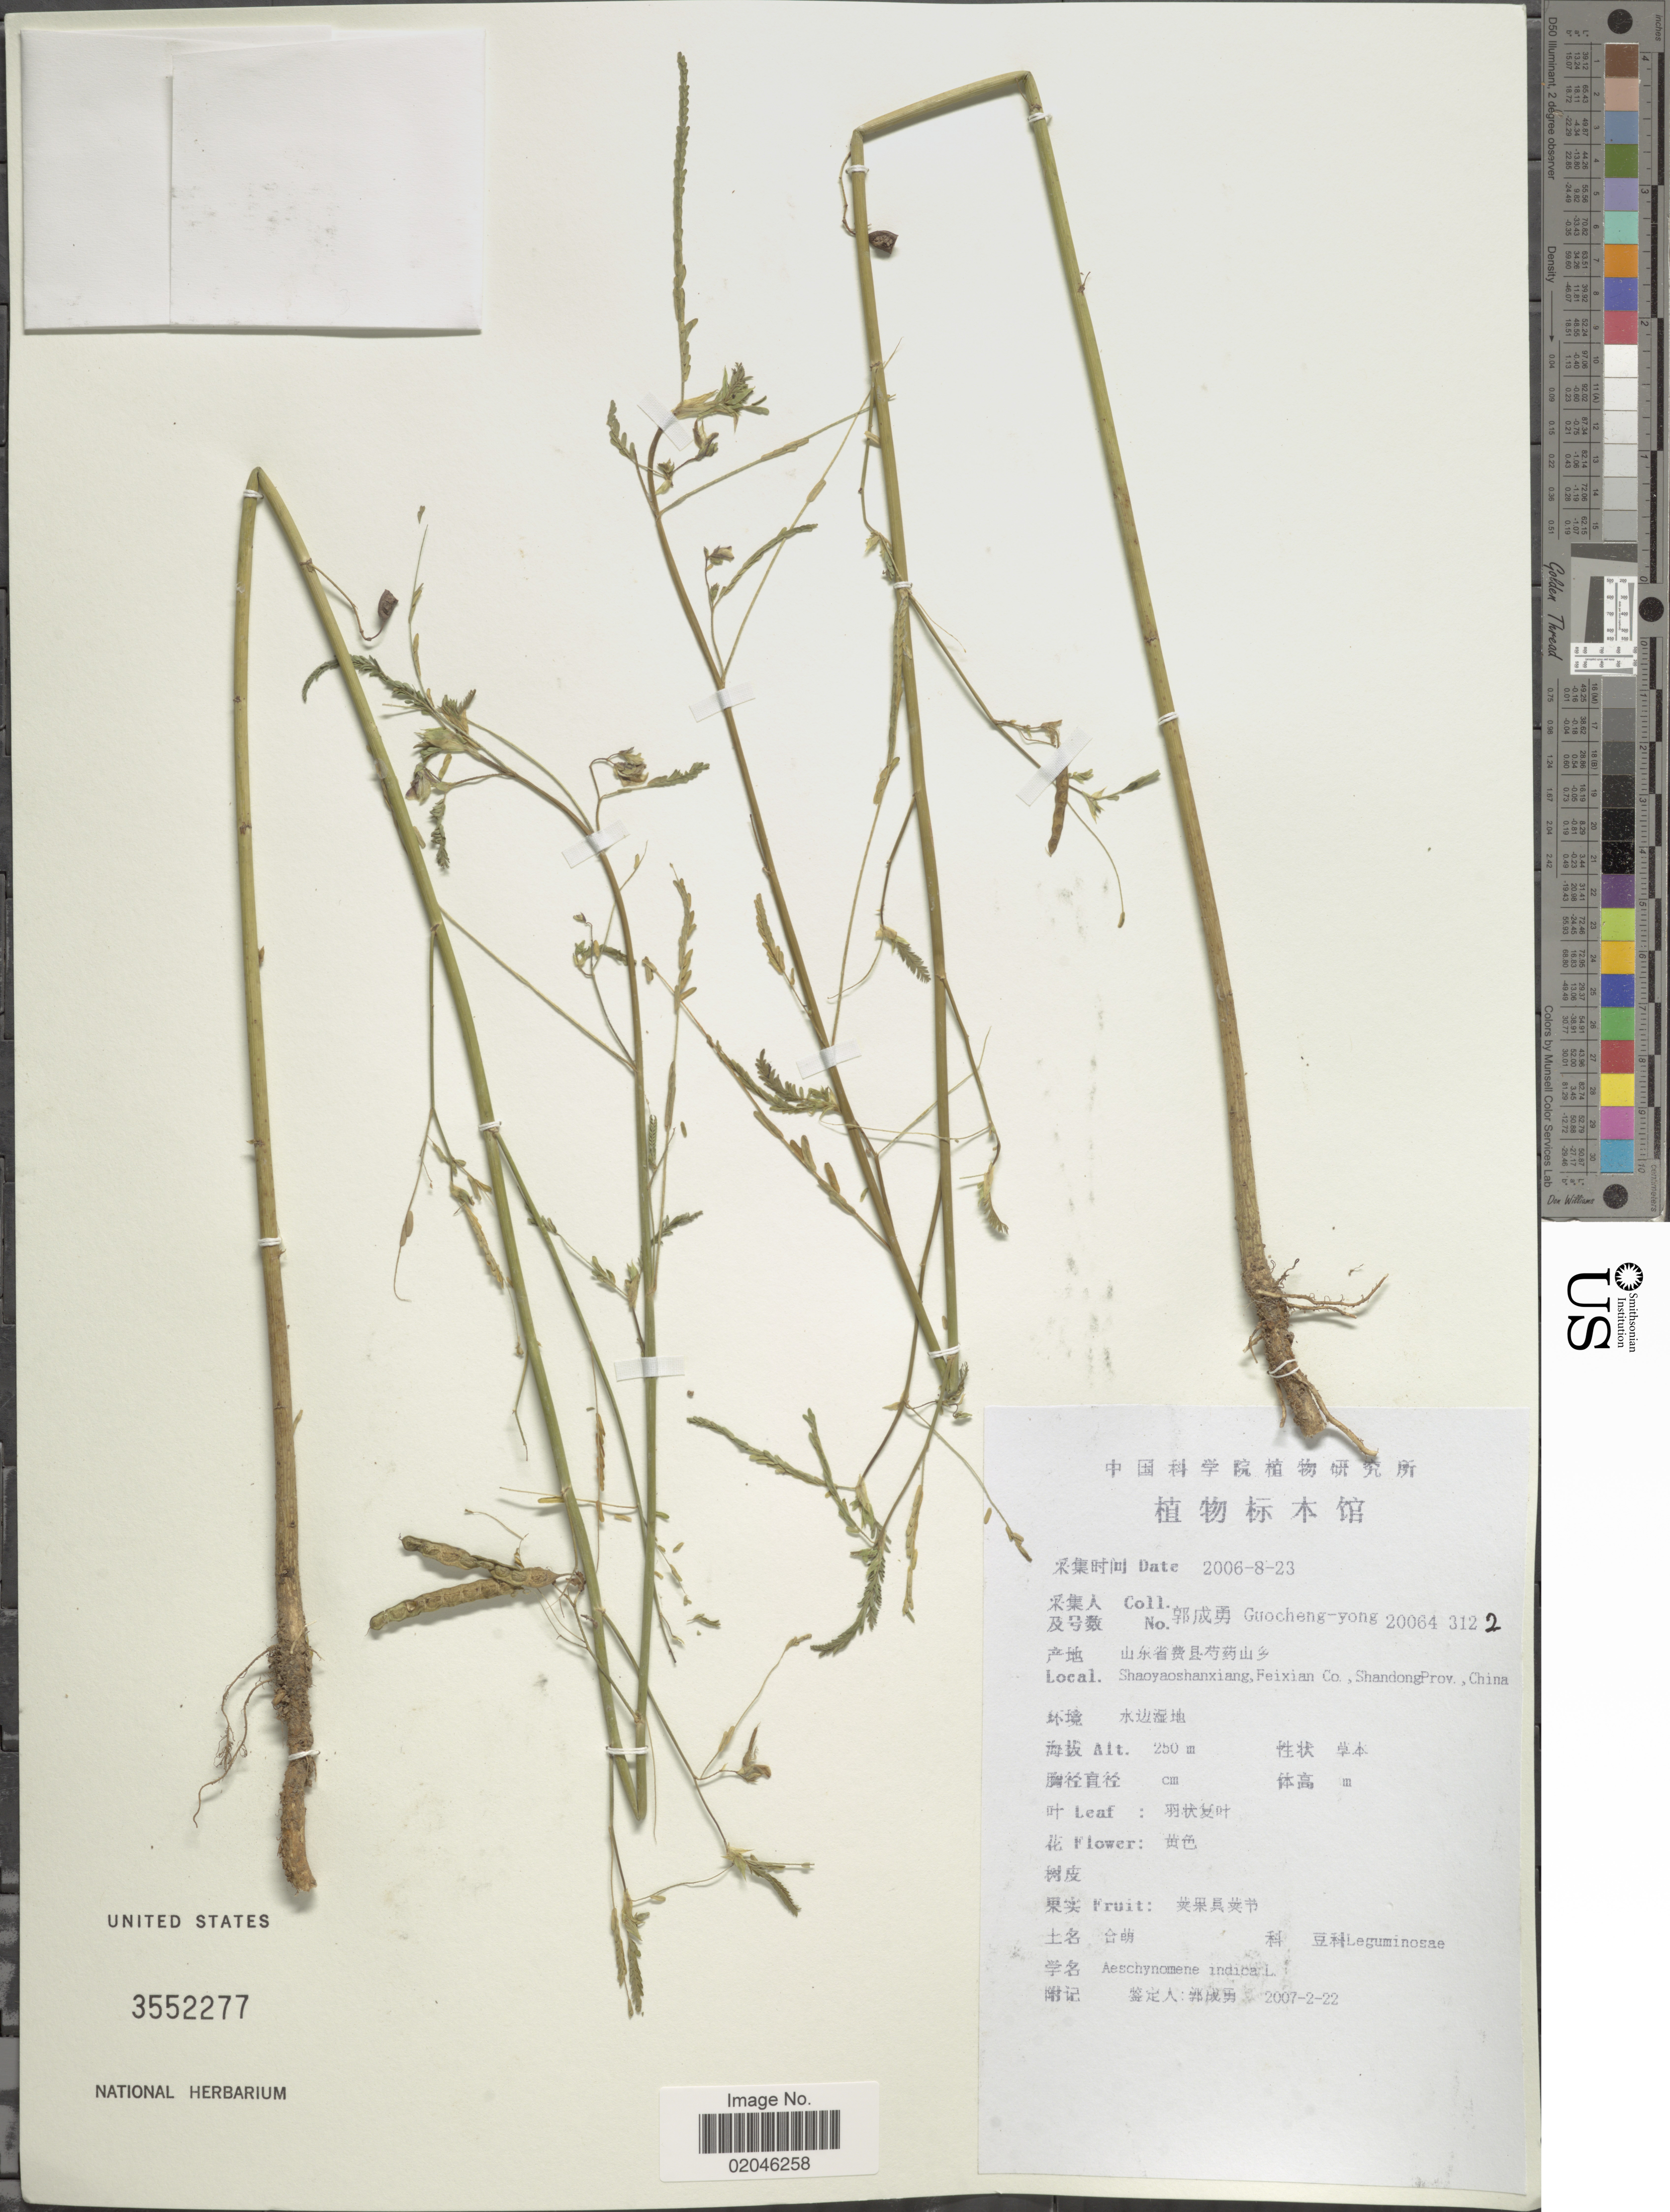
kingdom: Plantae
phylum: Tracheophyta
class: Magnoliopsida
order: Fabales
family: Fabaceae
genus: Aeschynomene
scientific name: Aeschynomene indica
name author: L.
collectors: Guo cheng-yong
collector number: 20064-3122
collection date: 2006-08-23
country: China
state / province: Shandong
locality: Shaoyaoshanxiang, Feixian Co.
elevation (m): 250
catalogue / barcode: US 3552277